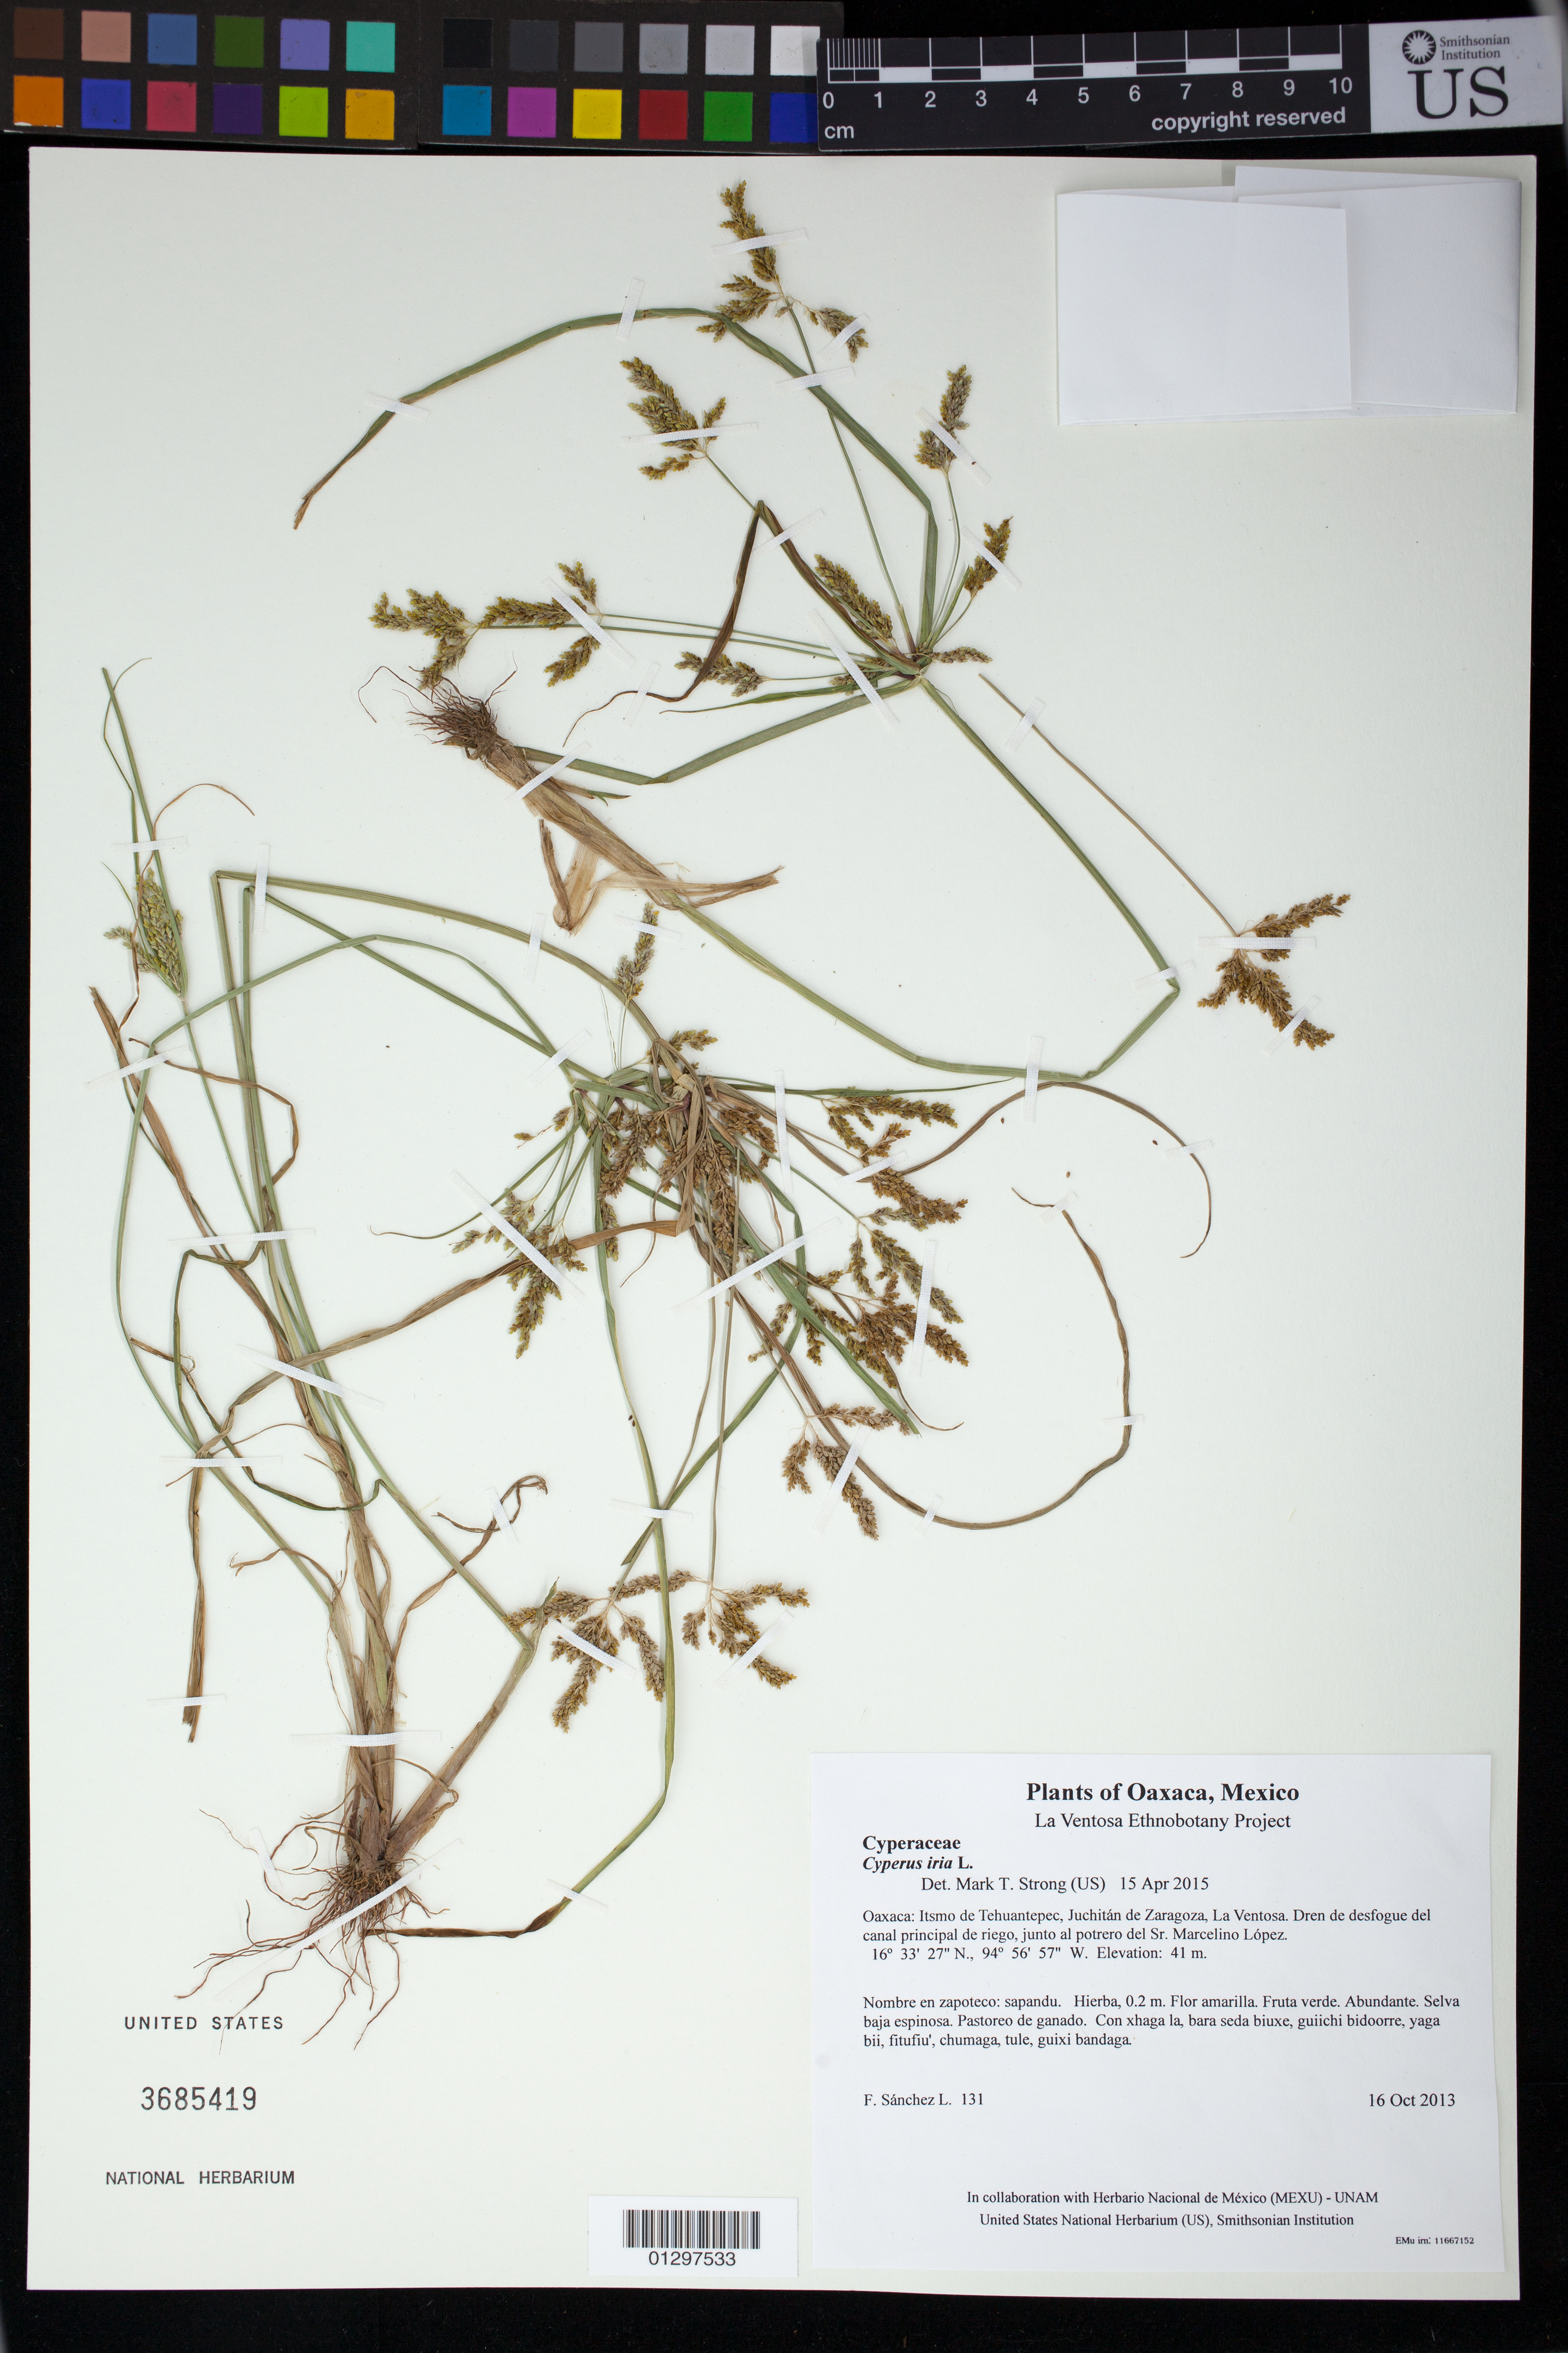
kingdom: Plantae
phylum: Tracheophyta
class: Liliopsida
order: Poales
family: Cyperaceae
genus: Cyperus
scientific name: Cyperus iria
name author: L.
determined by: Strong, M. T., (US), Smithsonian Institution - National Museum of Natural History (UNITED STATES)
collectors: F. Sánchez L.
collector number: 131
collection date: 2013-10-16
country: Mexico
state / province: Oaxaca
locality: Itsmo de Tehuantepec, Juchitán de Zaragoza, La Ventosa. Dren de desfogue del canal principal de riego, junto al potrero del Sr. Marcelino López.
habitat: Selva baja espinosa. Pastoreo de ganado.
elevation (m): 41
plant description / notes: JEBOT, MEXU, SERO, US; Guixi. 0.2 m. Guie' naguchi. Cuaananaxhi naga'. Stale.; chintul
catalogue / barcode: US 3685419